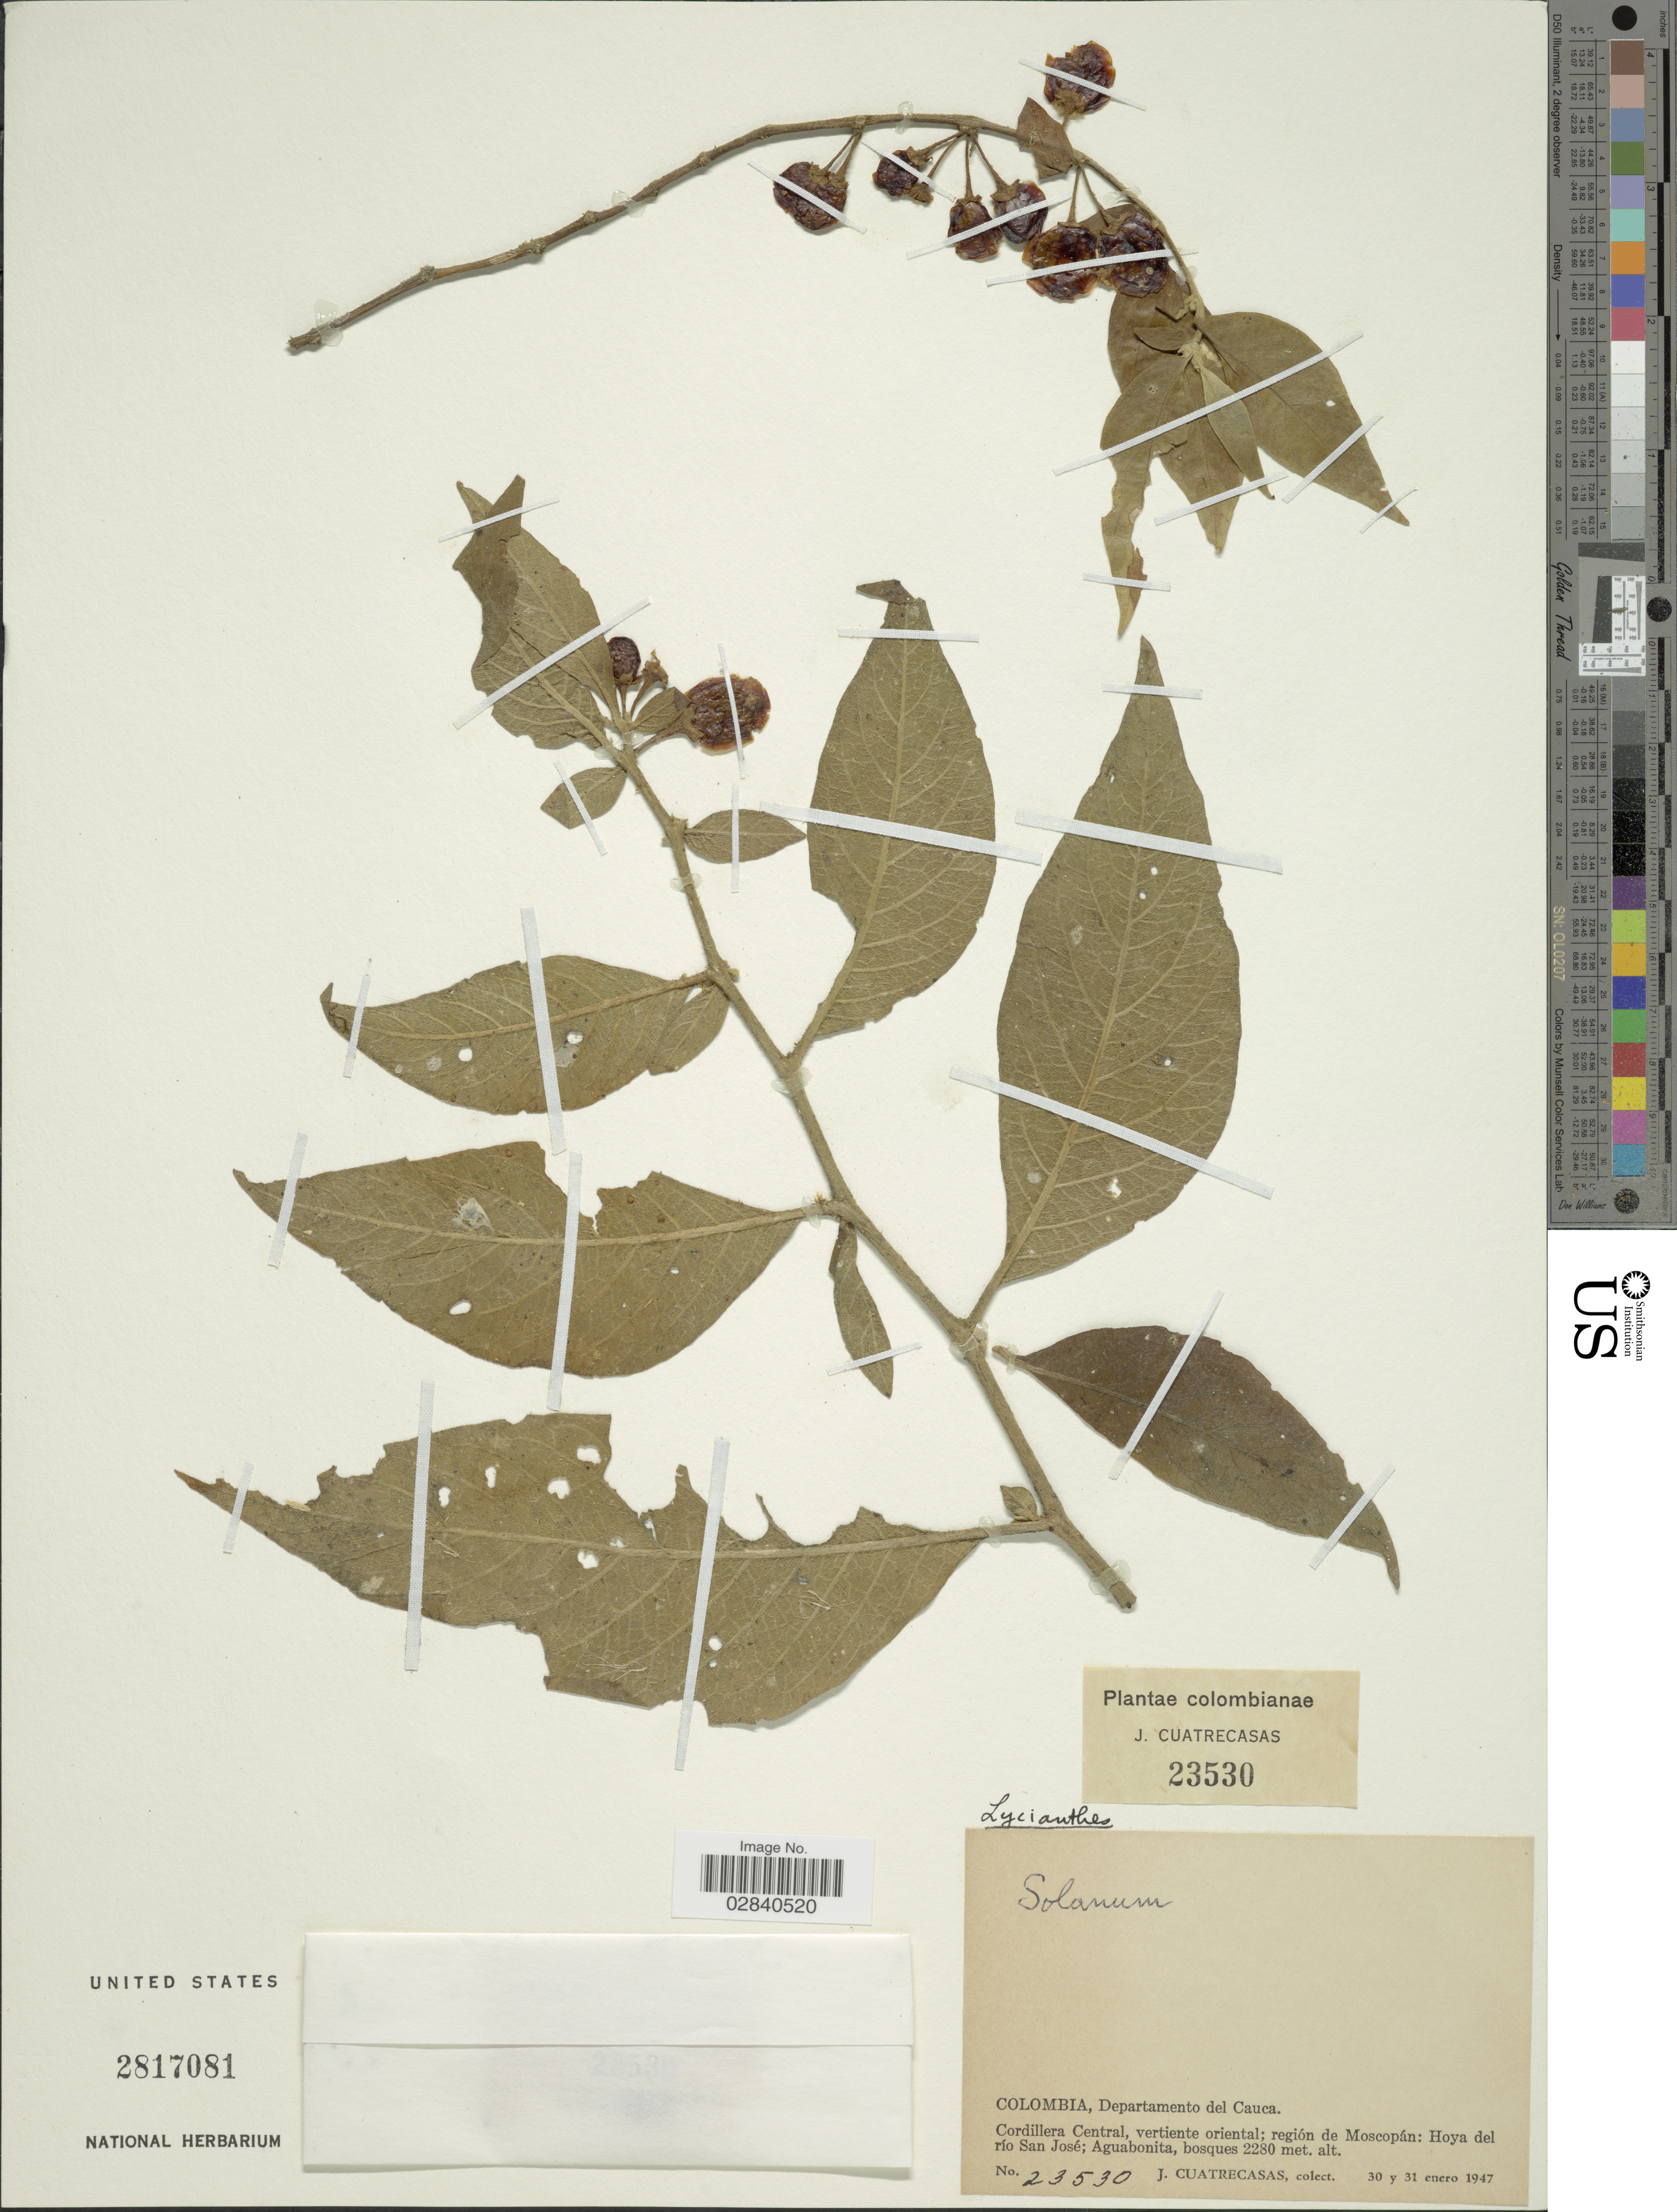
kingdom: Plantae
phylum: Tracheophyta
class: Magnoliopsida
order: Solanales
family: Solanaceae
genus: Lycianthes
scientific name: Lycianthes sp.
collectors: J. Cuatrecasas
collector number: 23530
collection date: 1947-01-30/1947-01-31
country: Colombia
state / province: Cauca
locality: Departamento del Cauca, Cordillera Central, vertiente oriental; región de Moscopán: Hoya del río San José; Aguabonita.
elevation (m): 2280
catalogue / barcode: US 2817081